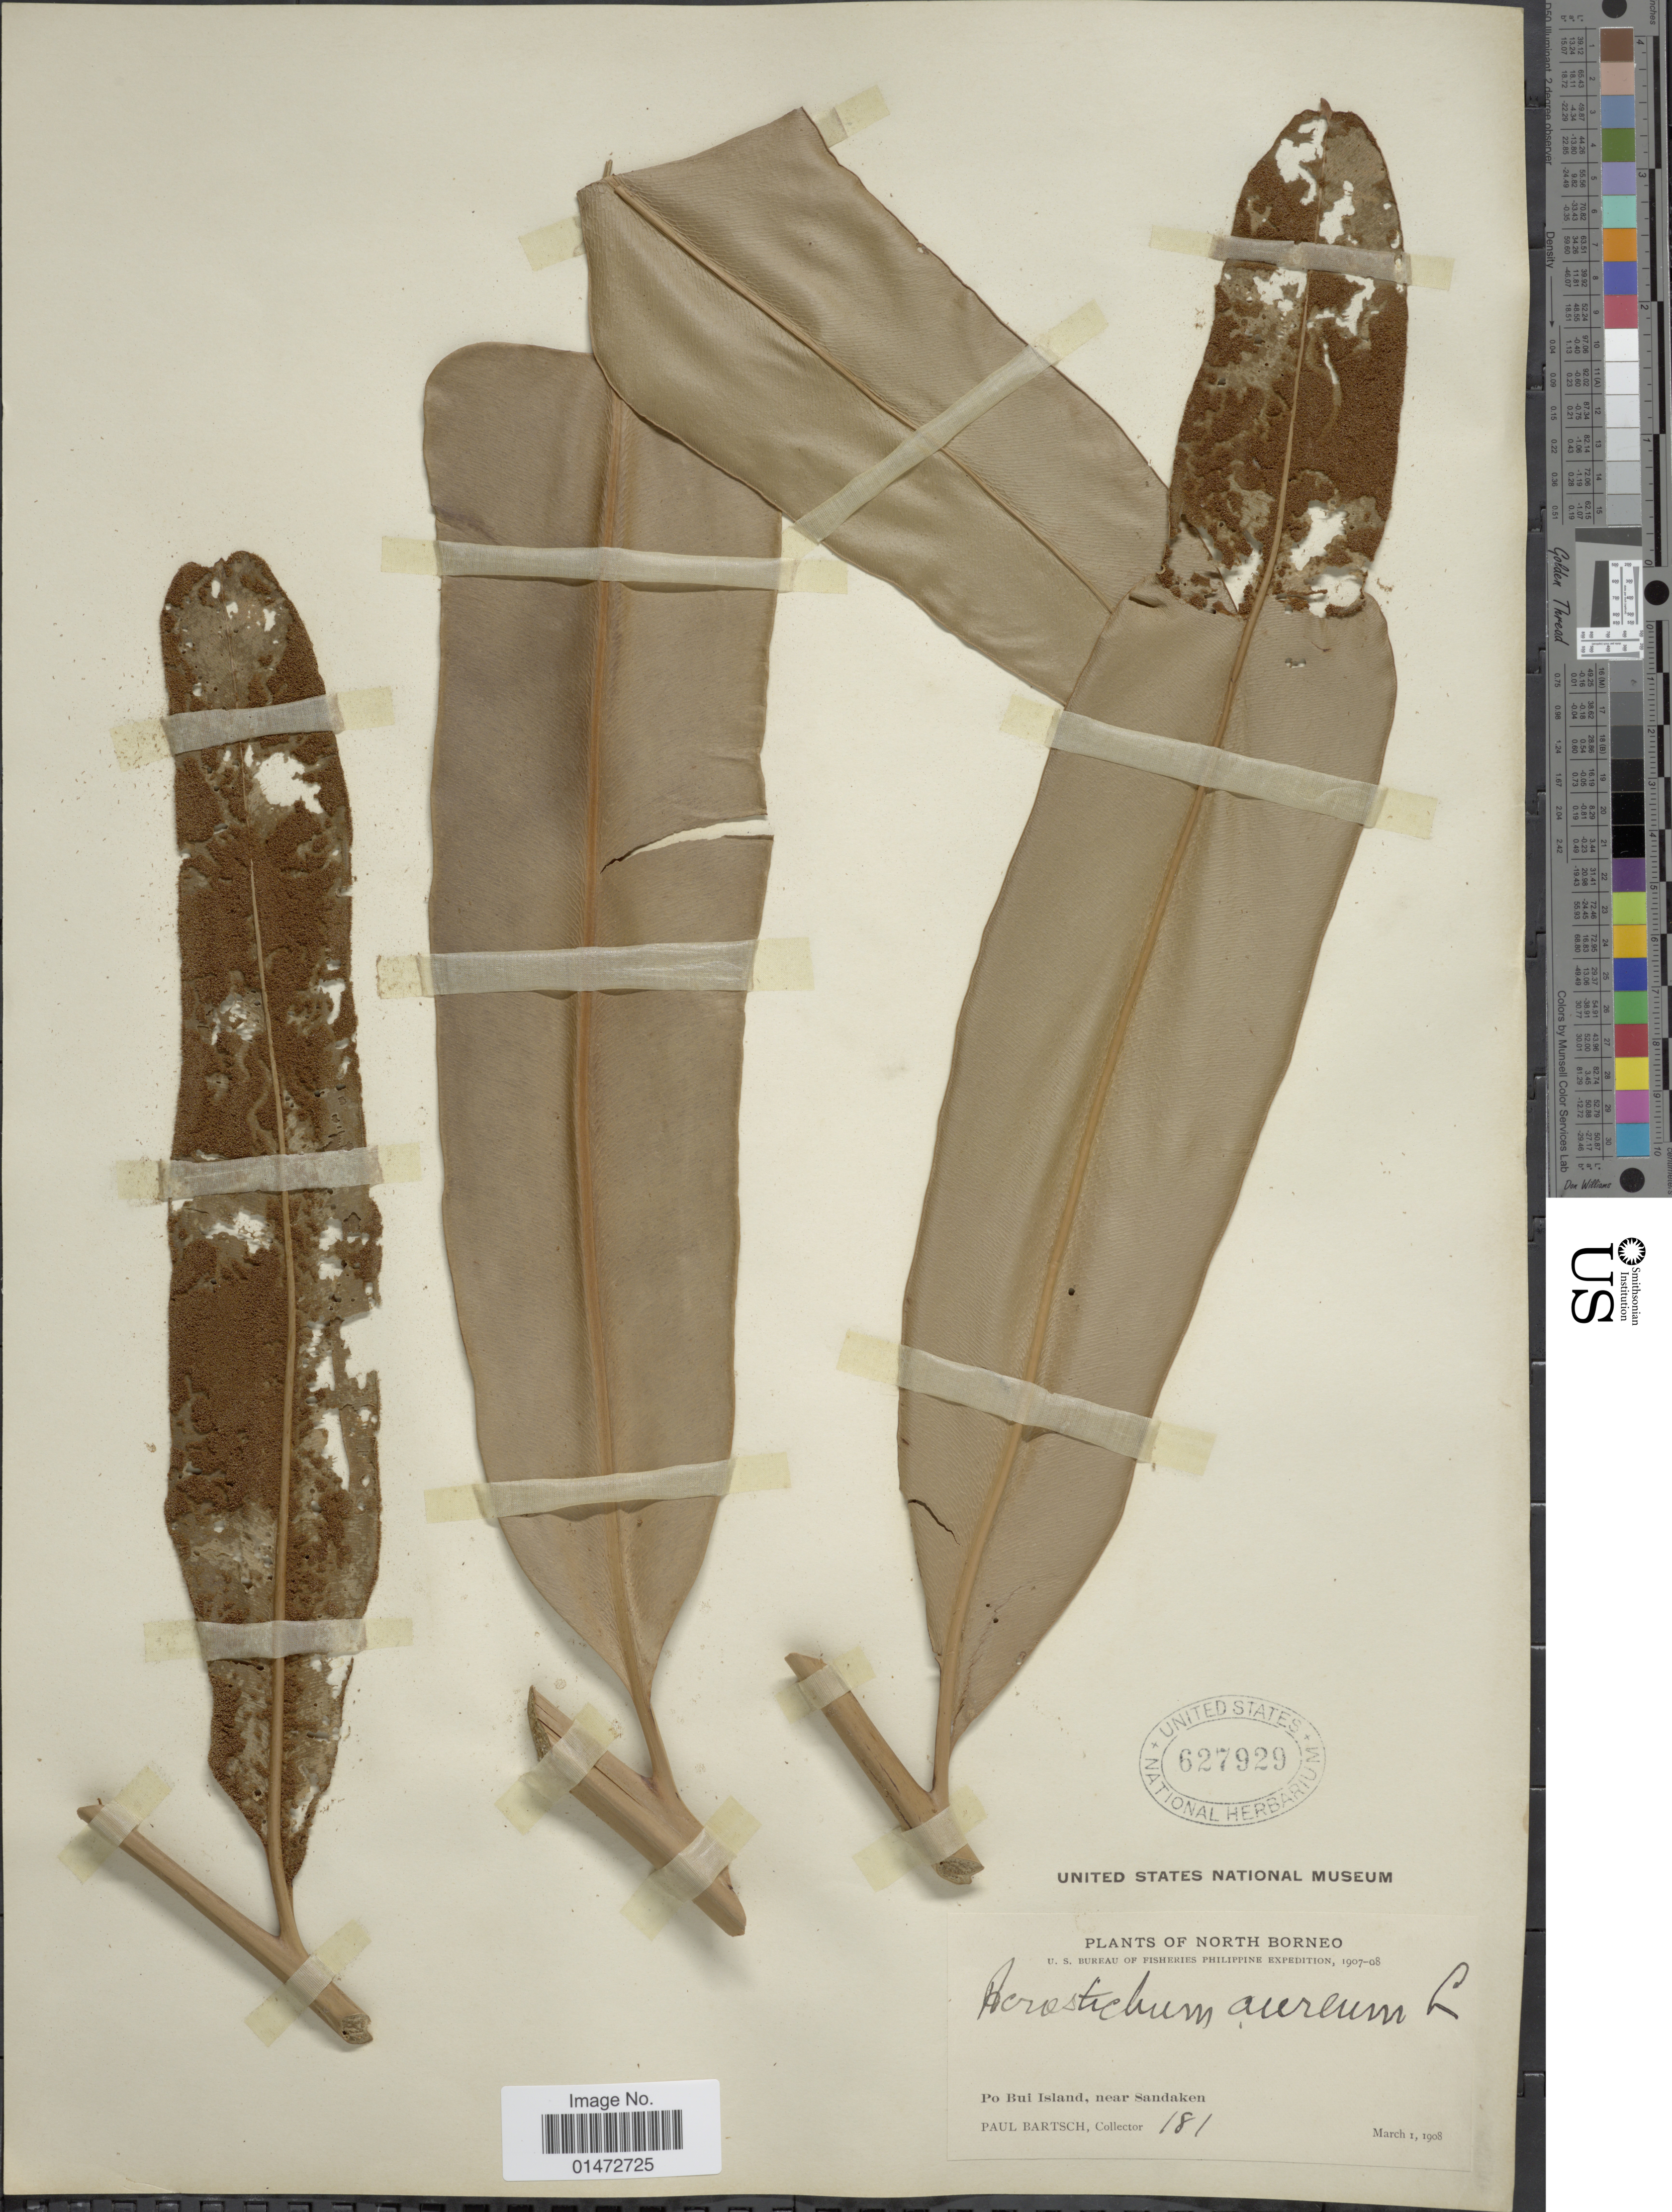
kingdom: Plantae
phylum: Tracheophyta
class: Polypodiopsida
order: Polypodiales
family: Pteridaceae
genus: Acrostichum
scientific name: Acrostichum aureum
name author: L.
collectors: P. Batsch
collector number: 181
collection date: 1908-03-01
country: Malaysia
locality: North Borneo. Po Bui Island, near Sandaken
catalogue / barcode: US 627929